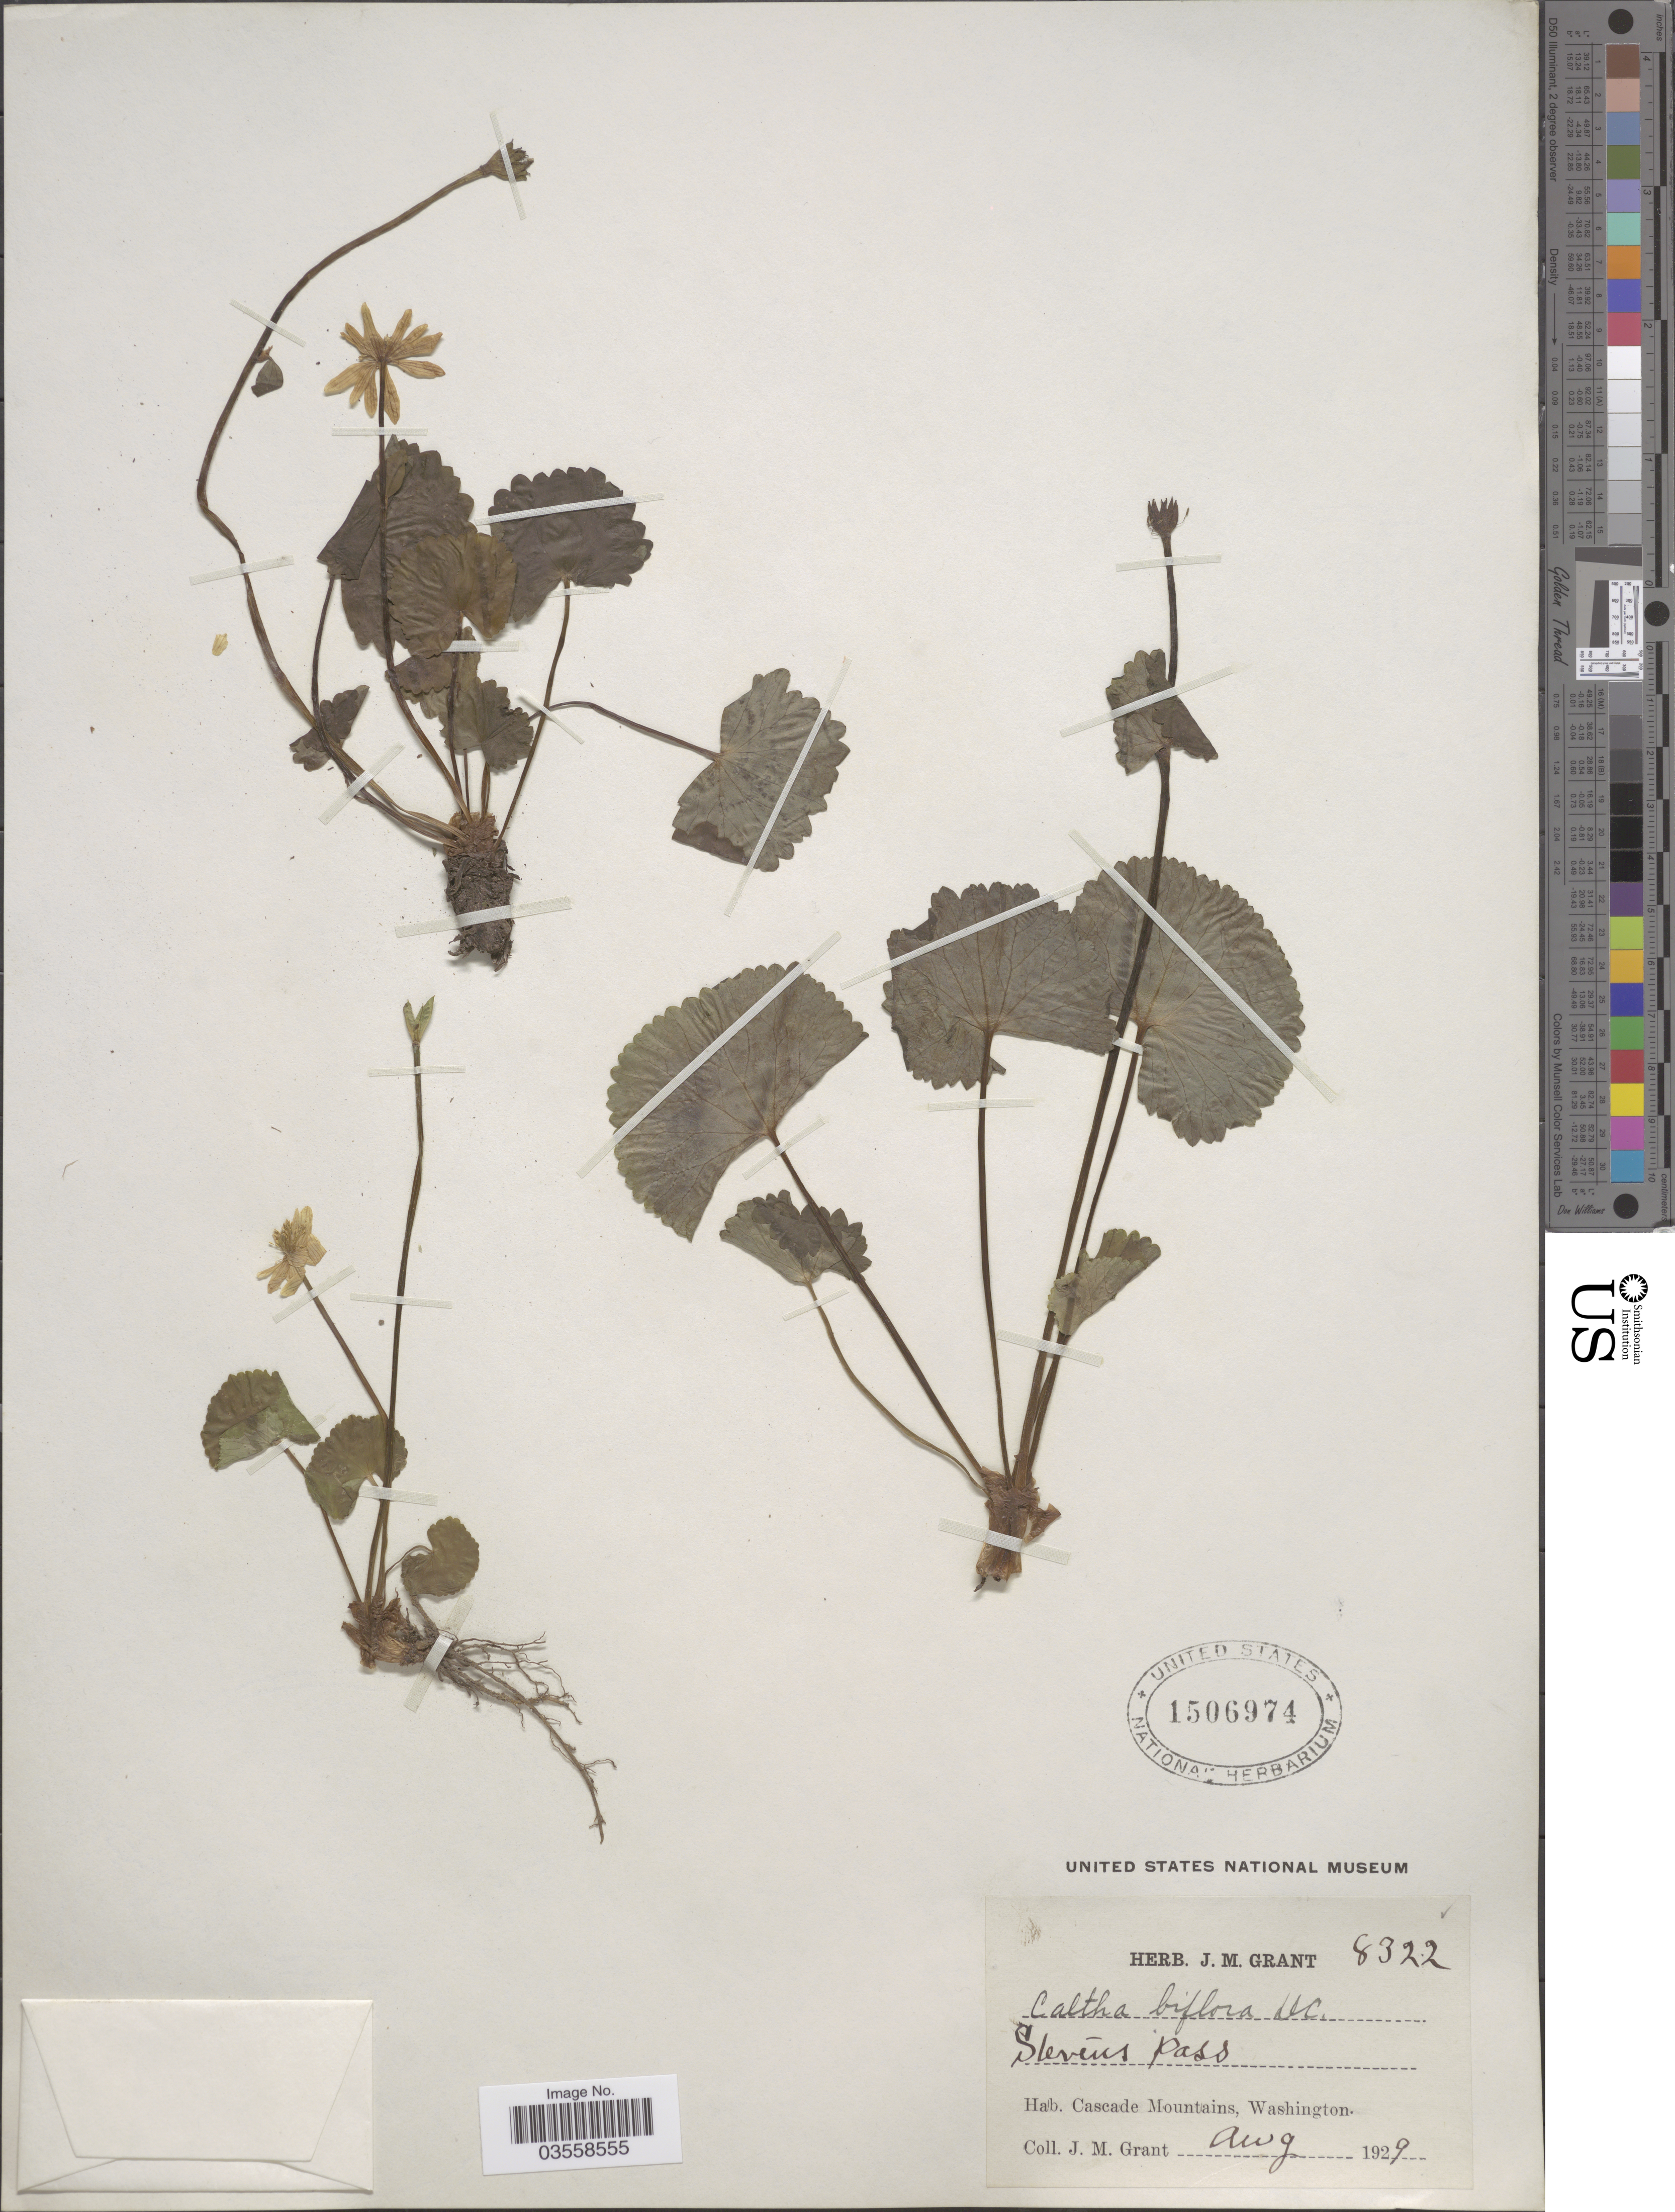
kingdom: Plantae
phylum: Tracheophyta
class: Magnoliopsida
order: Ranunculales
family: Ranunculaceae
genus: Caltha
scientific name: Caltha biflora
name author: DC.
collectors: J. M. Grant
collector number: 8322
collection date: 1929-08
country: United States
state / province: Washington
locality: Stevens Pass. Cascade Mountains.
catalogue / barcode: US 1506974